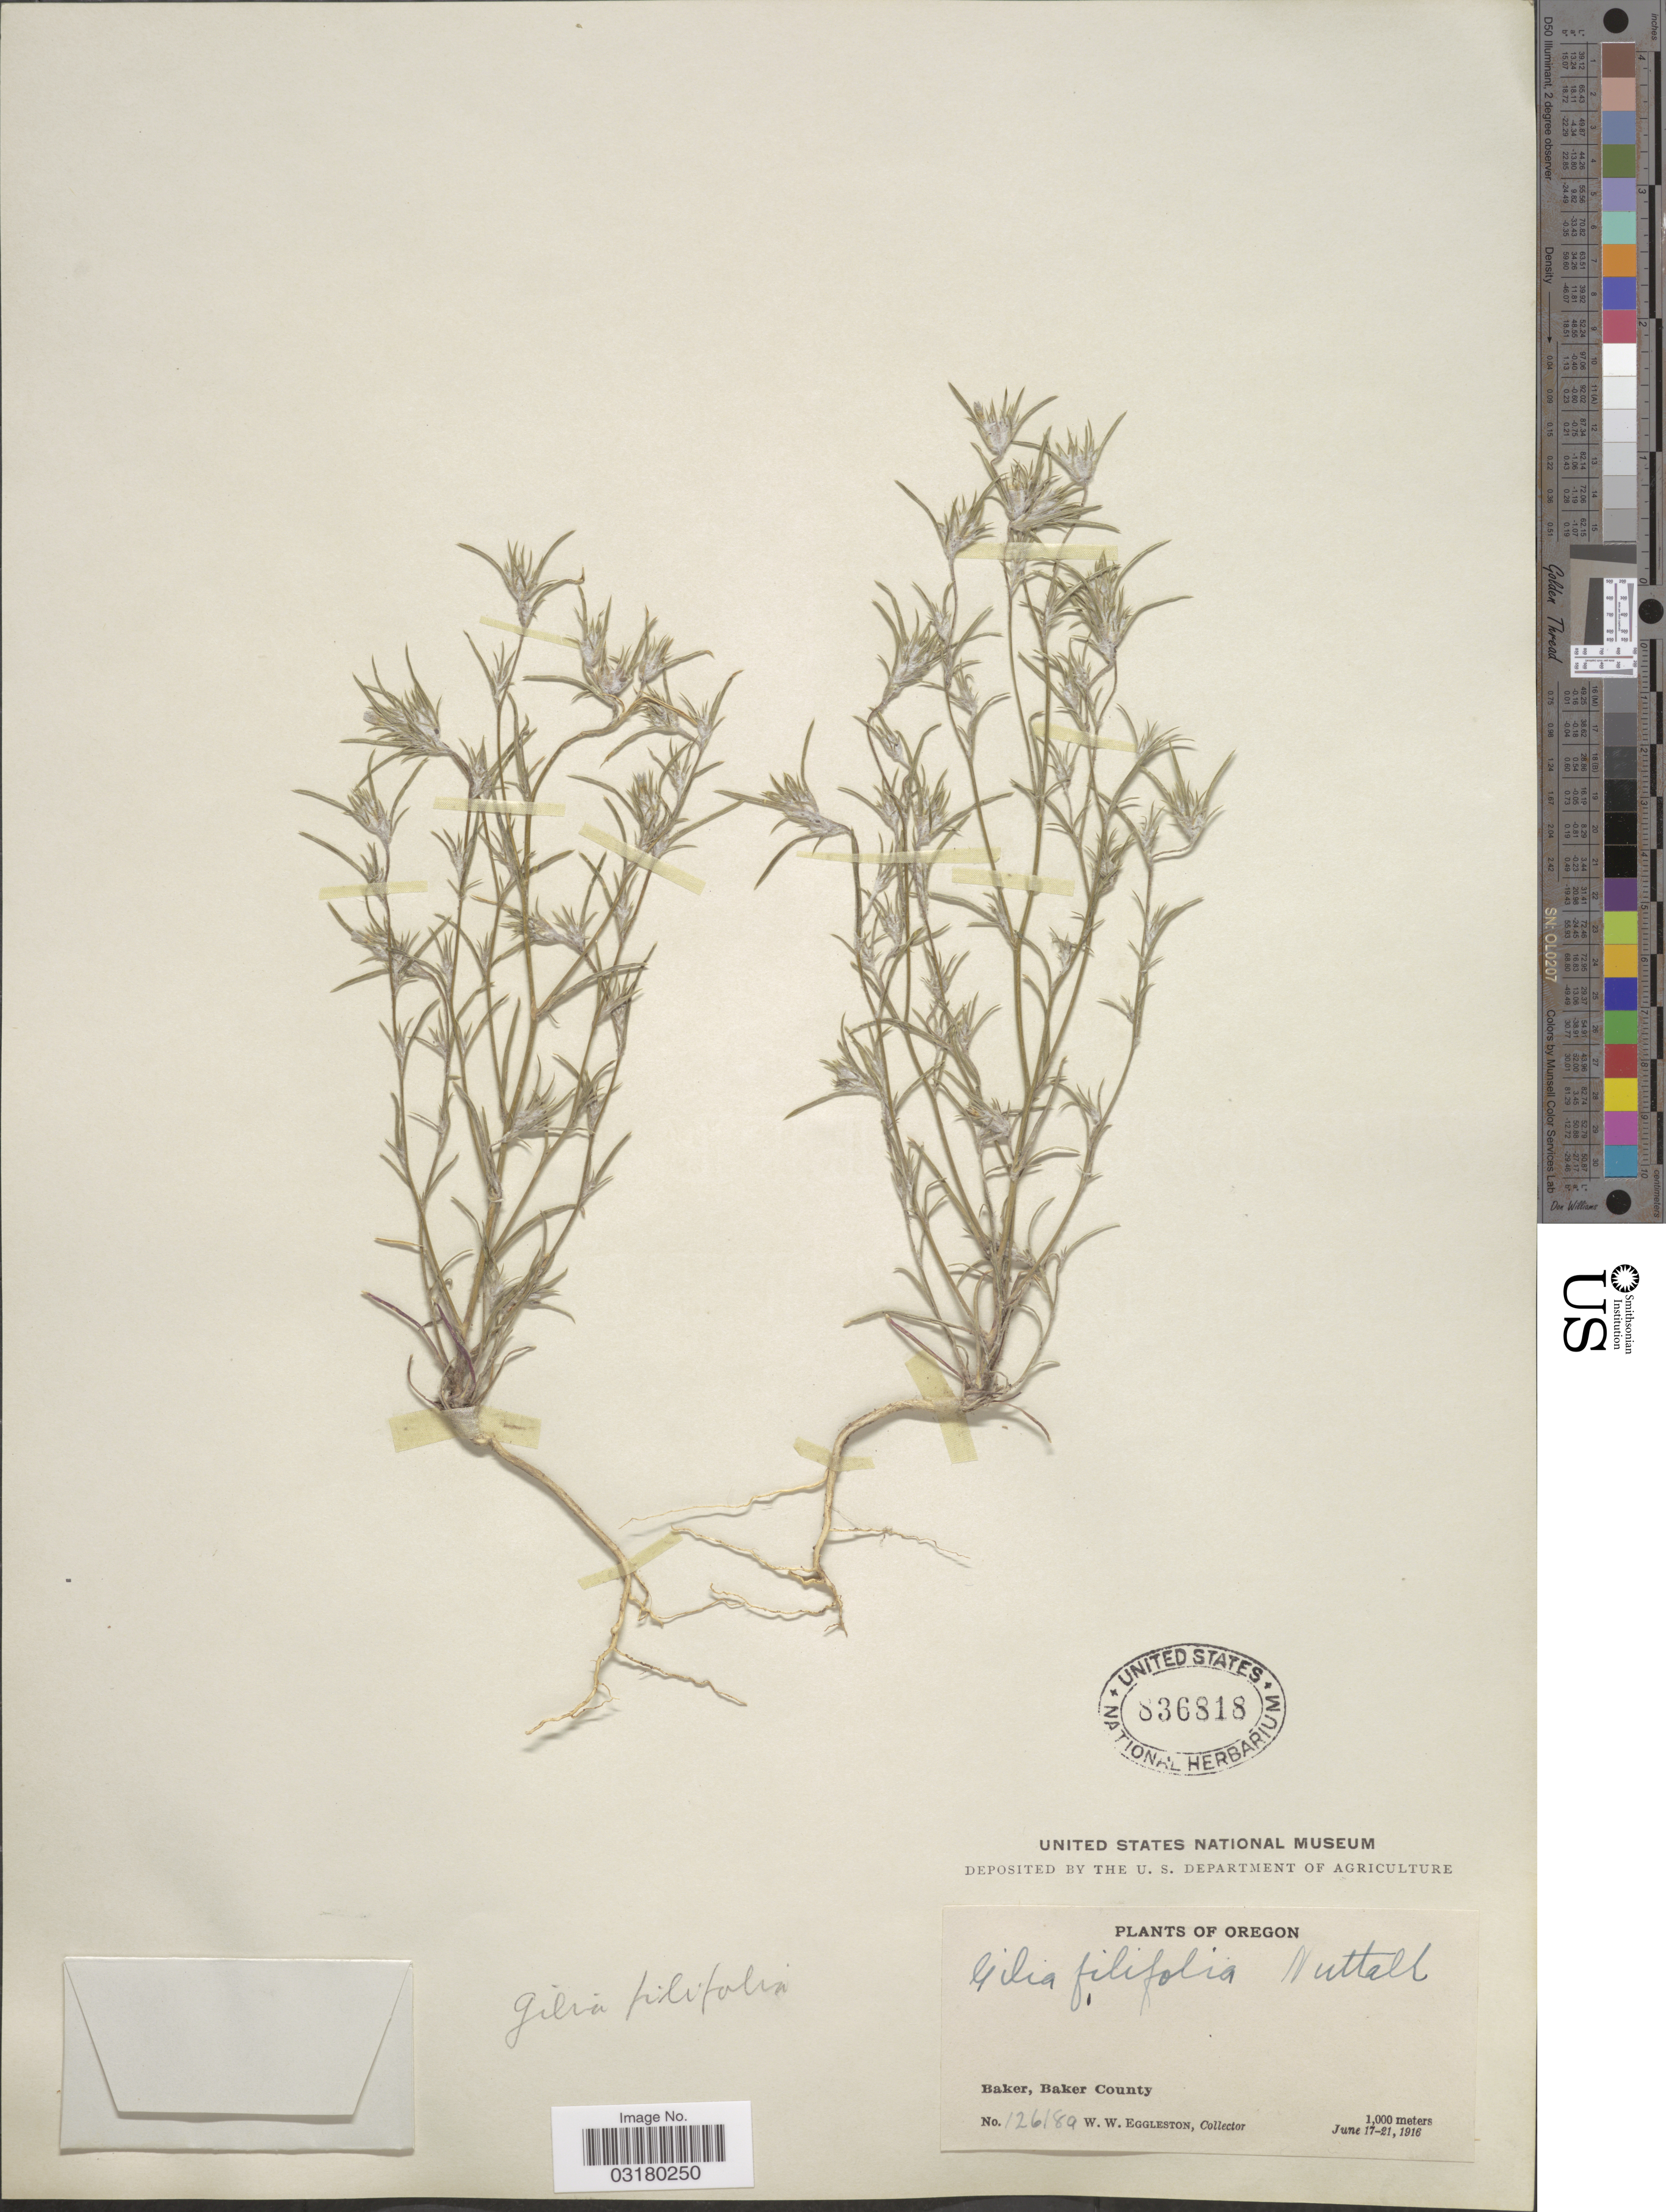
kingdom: Plantae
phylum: Tracheophyta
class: Magnoliopsida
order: Ericales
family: Polemoniaceae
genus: Eriastrum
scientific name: Eriastrum filifolium (Nutt.) Wooton & Standl.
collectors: W. W. Eggleston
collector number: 12618a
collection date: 1916-06-17/1916-06-21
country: United States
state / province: Oregon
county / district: Baker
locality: Baker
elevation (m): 1000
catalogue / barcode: US 836818